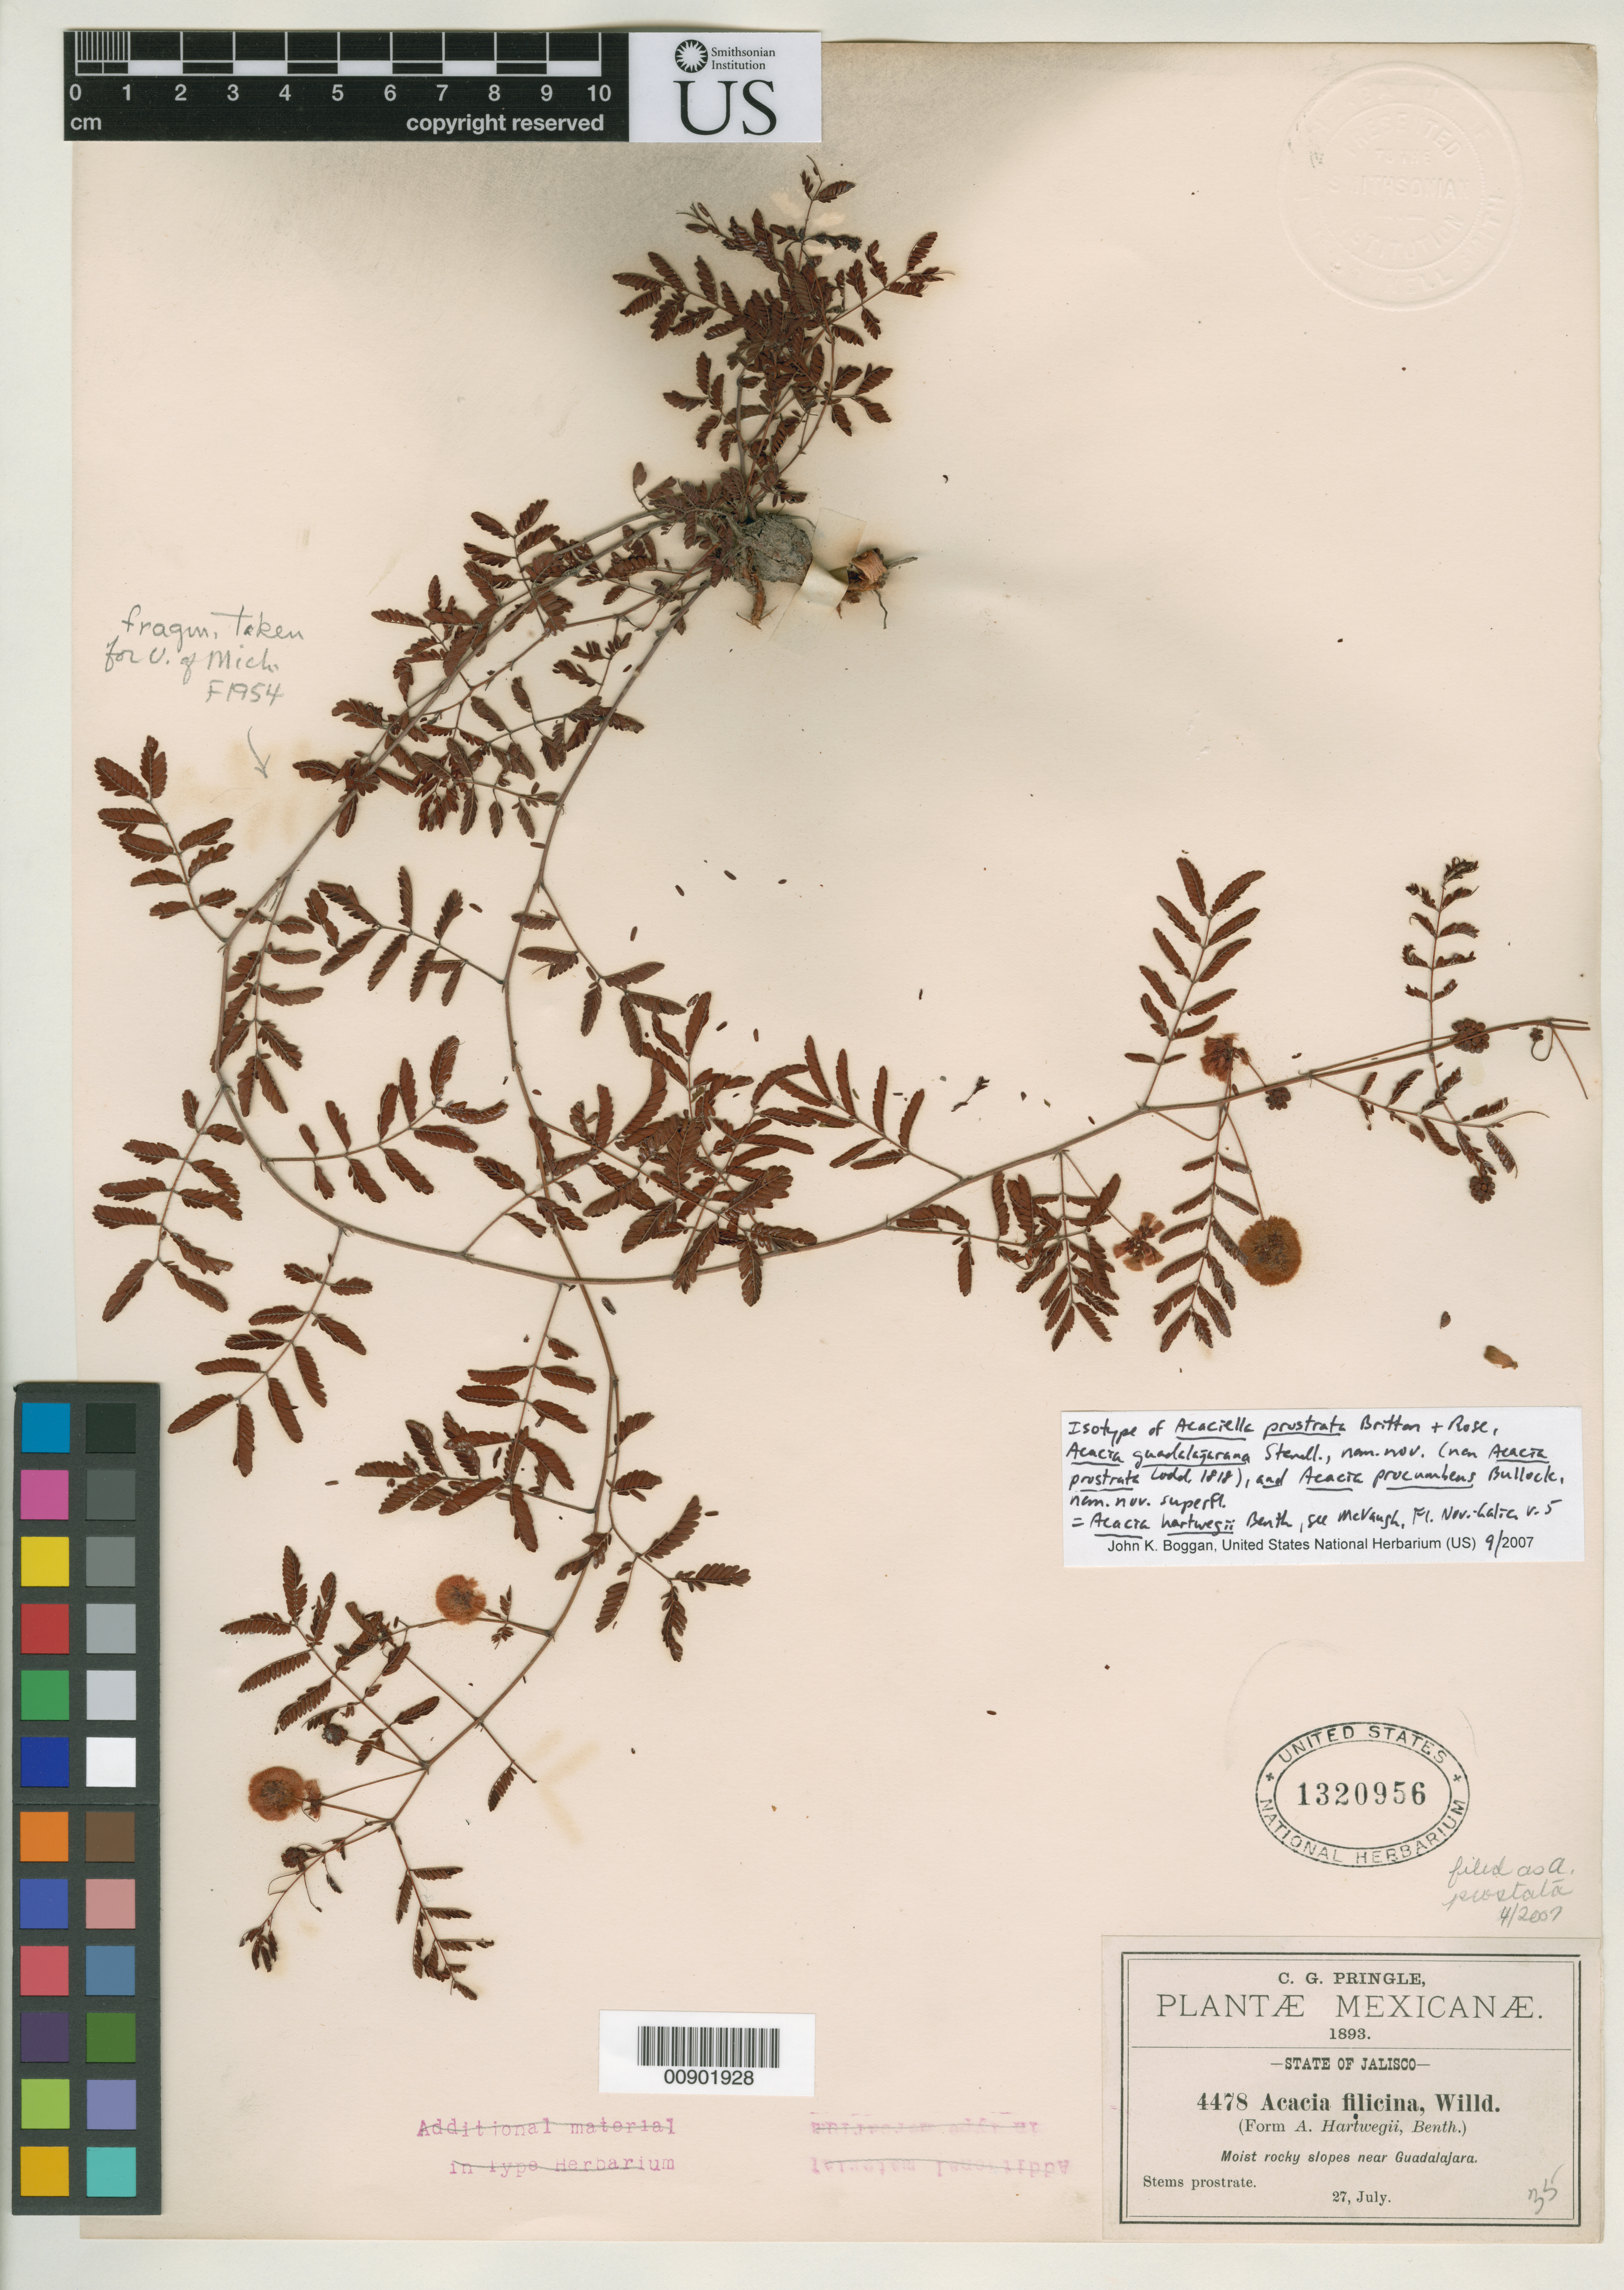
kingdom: Plantae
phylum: Tracheophyta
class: Magnoliopsida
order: Fabales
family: Fabaceae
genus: Acaciella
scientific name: Acaciella prostrata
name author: Britton & Rose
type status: Isotype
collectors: C. G. Pringle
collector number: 4478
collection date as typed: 27 Jul 1893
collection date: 1893-07-27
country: Mexico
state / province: Jalisco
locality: Moist rocky slopes near Guadalajara.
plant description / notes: Currently accepted name as cited by R. McVaugh, Fl. Novo-Galiciana vol. 5 (1987), citing holotype at NY.; Also a type of Acacia guadalajarana Standl. nom. nov. & Acacia procumbens Bullock, nom. nov. superfl.; Based on Acaciella prostrata Britton & Rose, non Acacia prostrata Lodd. 1818. Currently accepted name as cited by R. McVaugh, Fl. Novo-Galiciana vol. 5 (1987), citing holotype at NY.; Also a type of Acaciella prostrata Britton & Rose & Acacia procumbens Bullock, nom. nov. superfl.; Based on Acaciella prostrata Britton & Rose, non Acacia prostrata Lodd. 1818. Currently accepted name as cited by R. McVaugh, Fl. Novo-Galiciana vol. 5 (1987), citing holotype at NY.; Also a type of Acaciella prostrata Britton & Rose & Acacia guadalajarana Standl., nom. nov.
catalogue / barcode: US 1320956